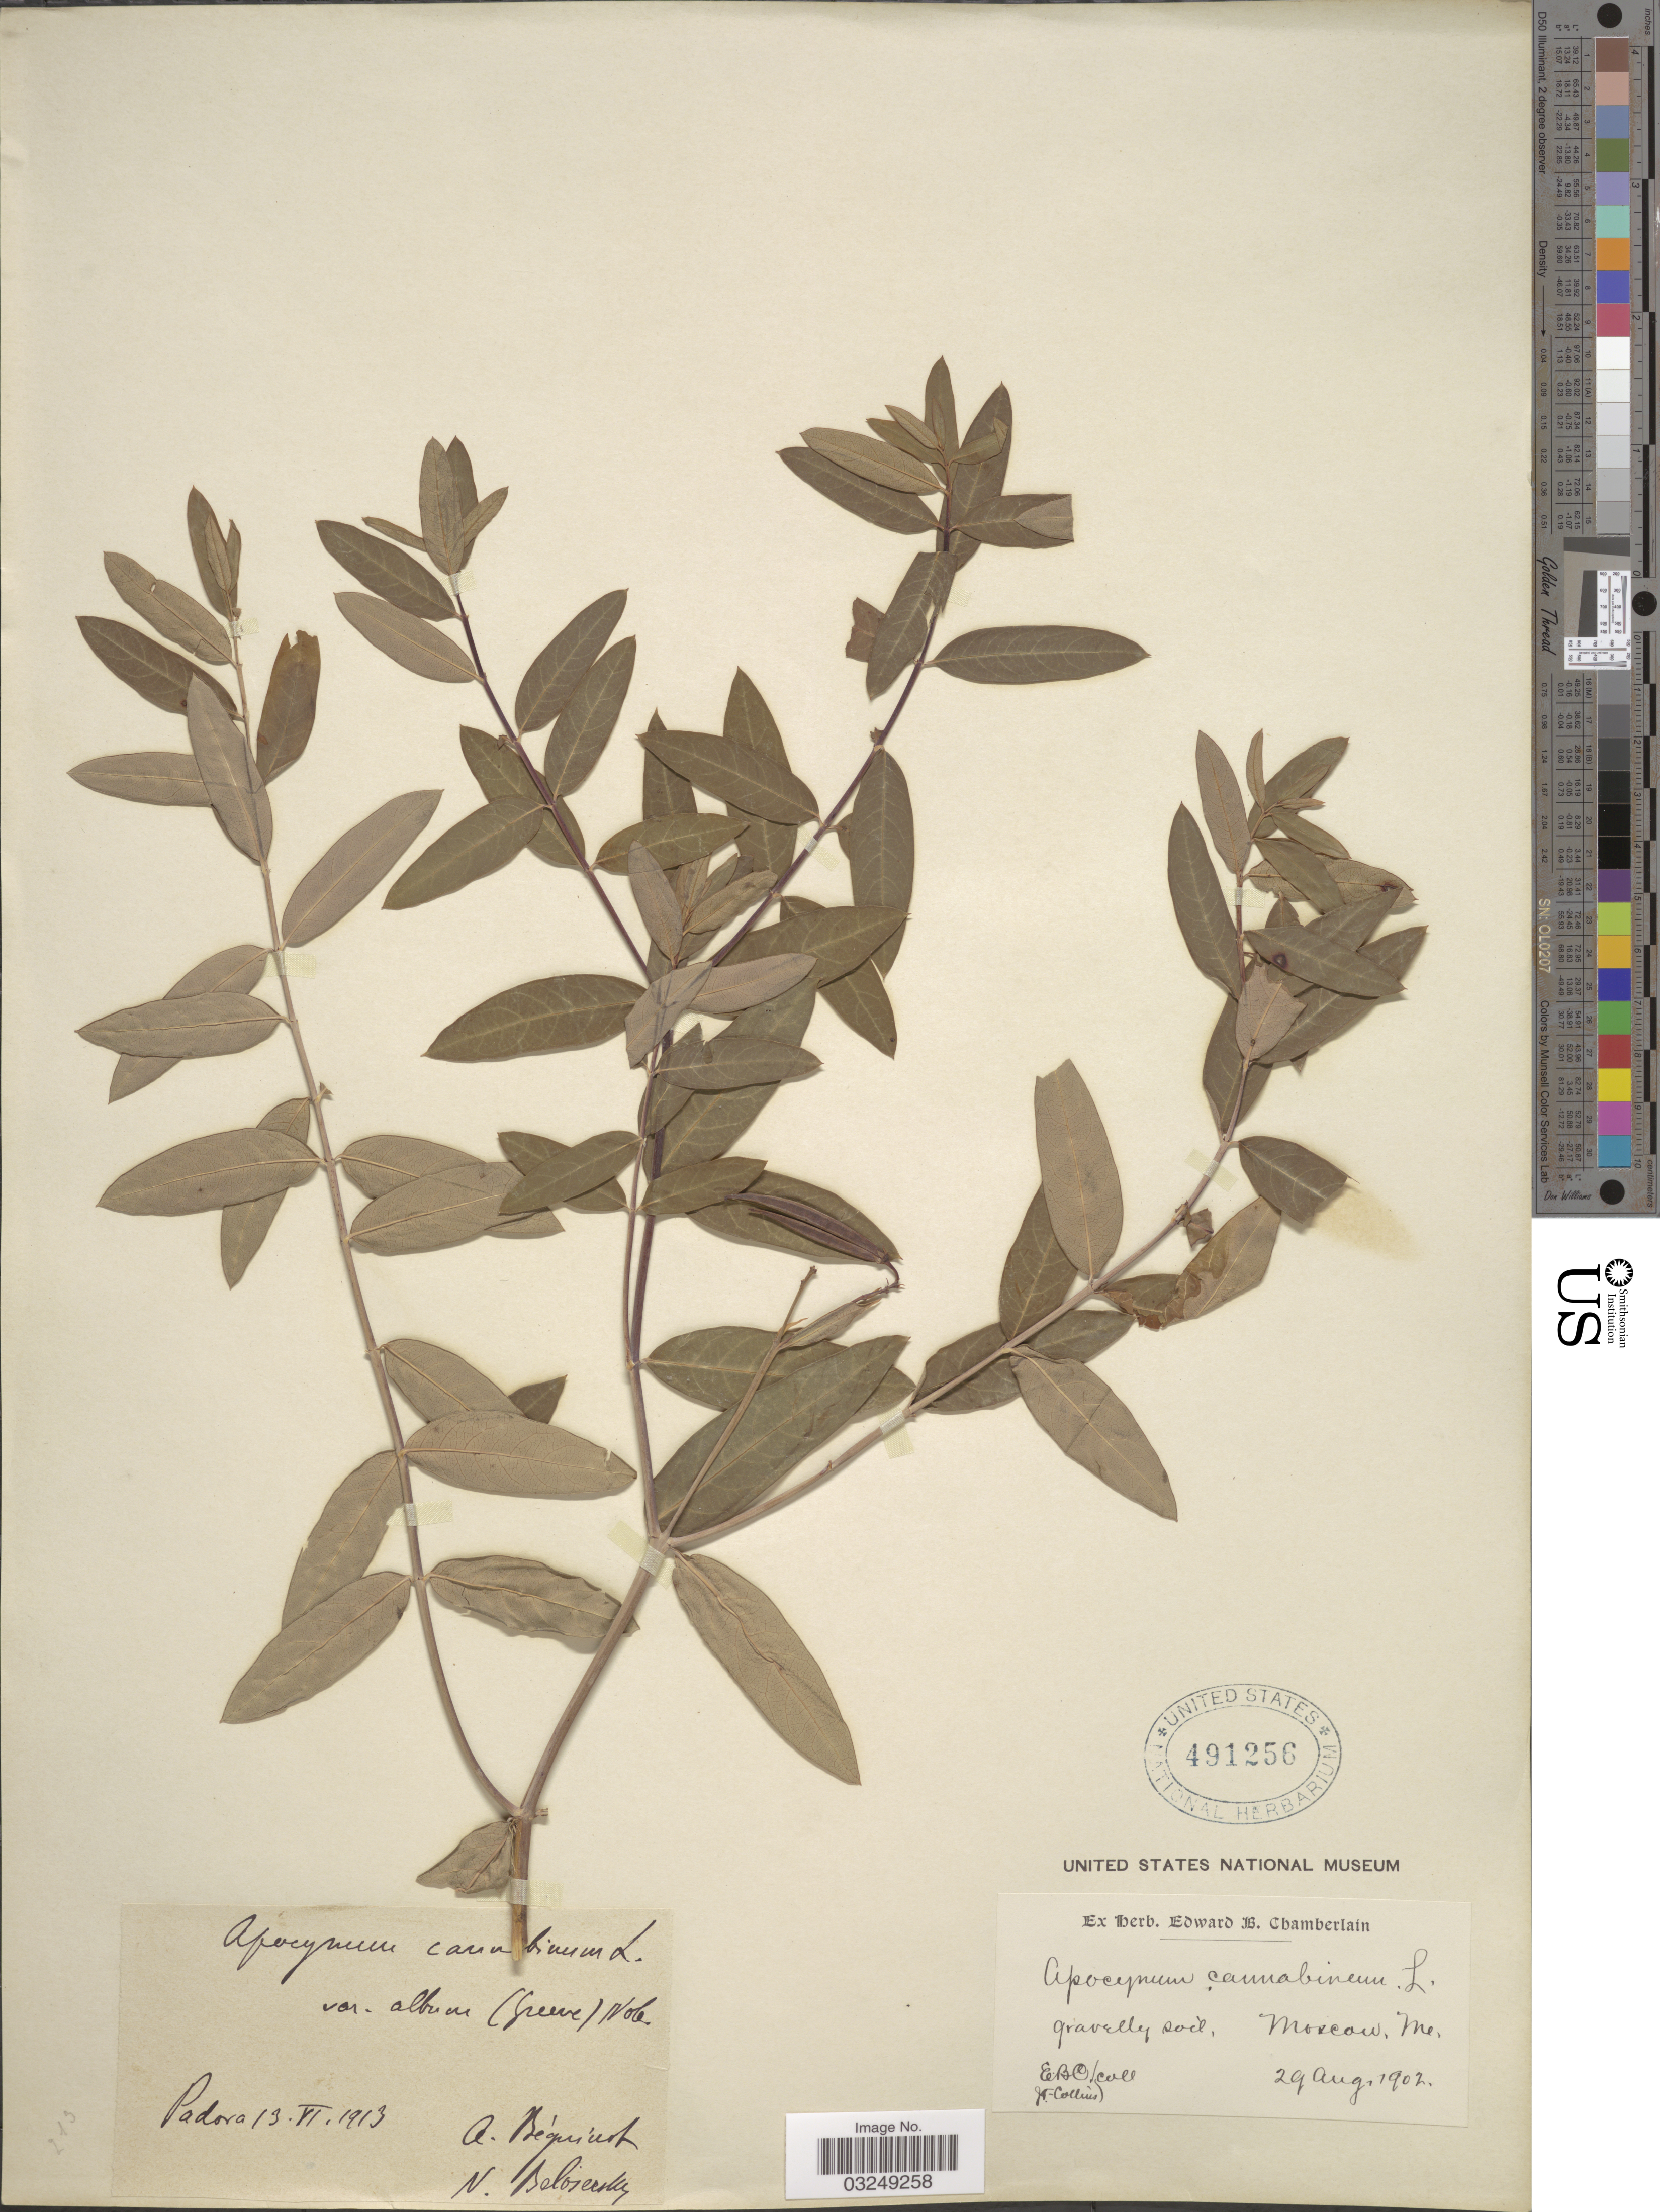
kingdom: Plantae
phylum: Tracheophyta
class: Magnoliopsida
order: Gentianales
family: Apocynaceae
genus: Apocynum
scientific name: Apocynum album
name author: Greene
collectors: E. Chamberlain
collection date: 1902-08-29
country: United States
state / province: Maine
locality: Moscow, Me.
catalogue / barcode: US 491256